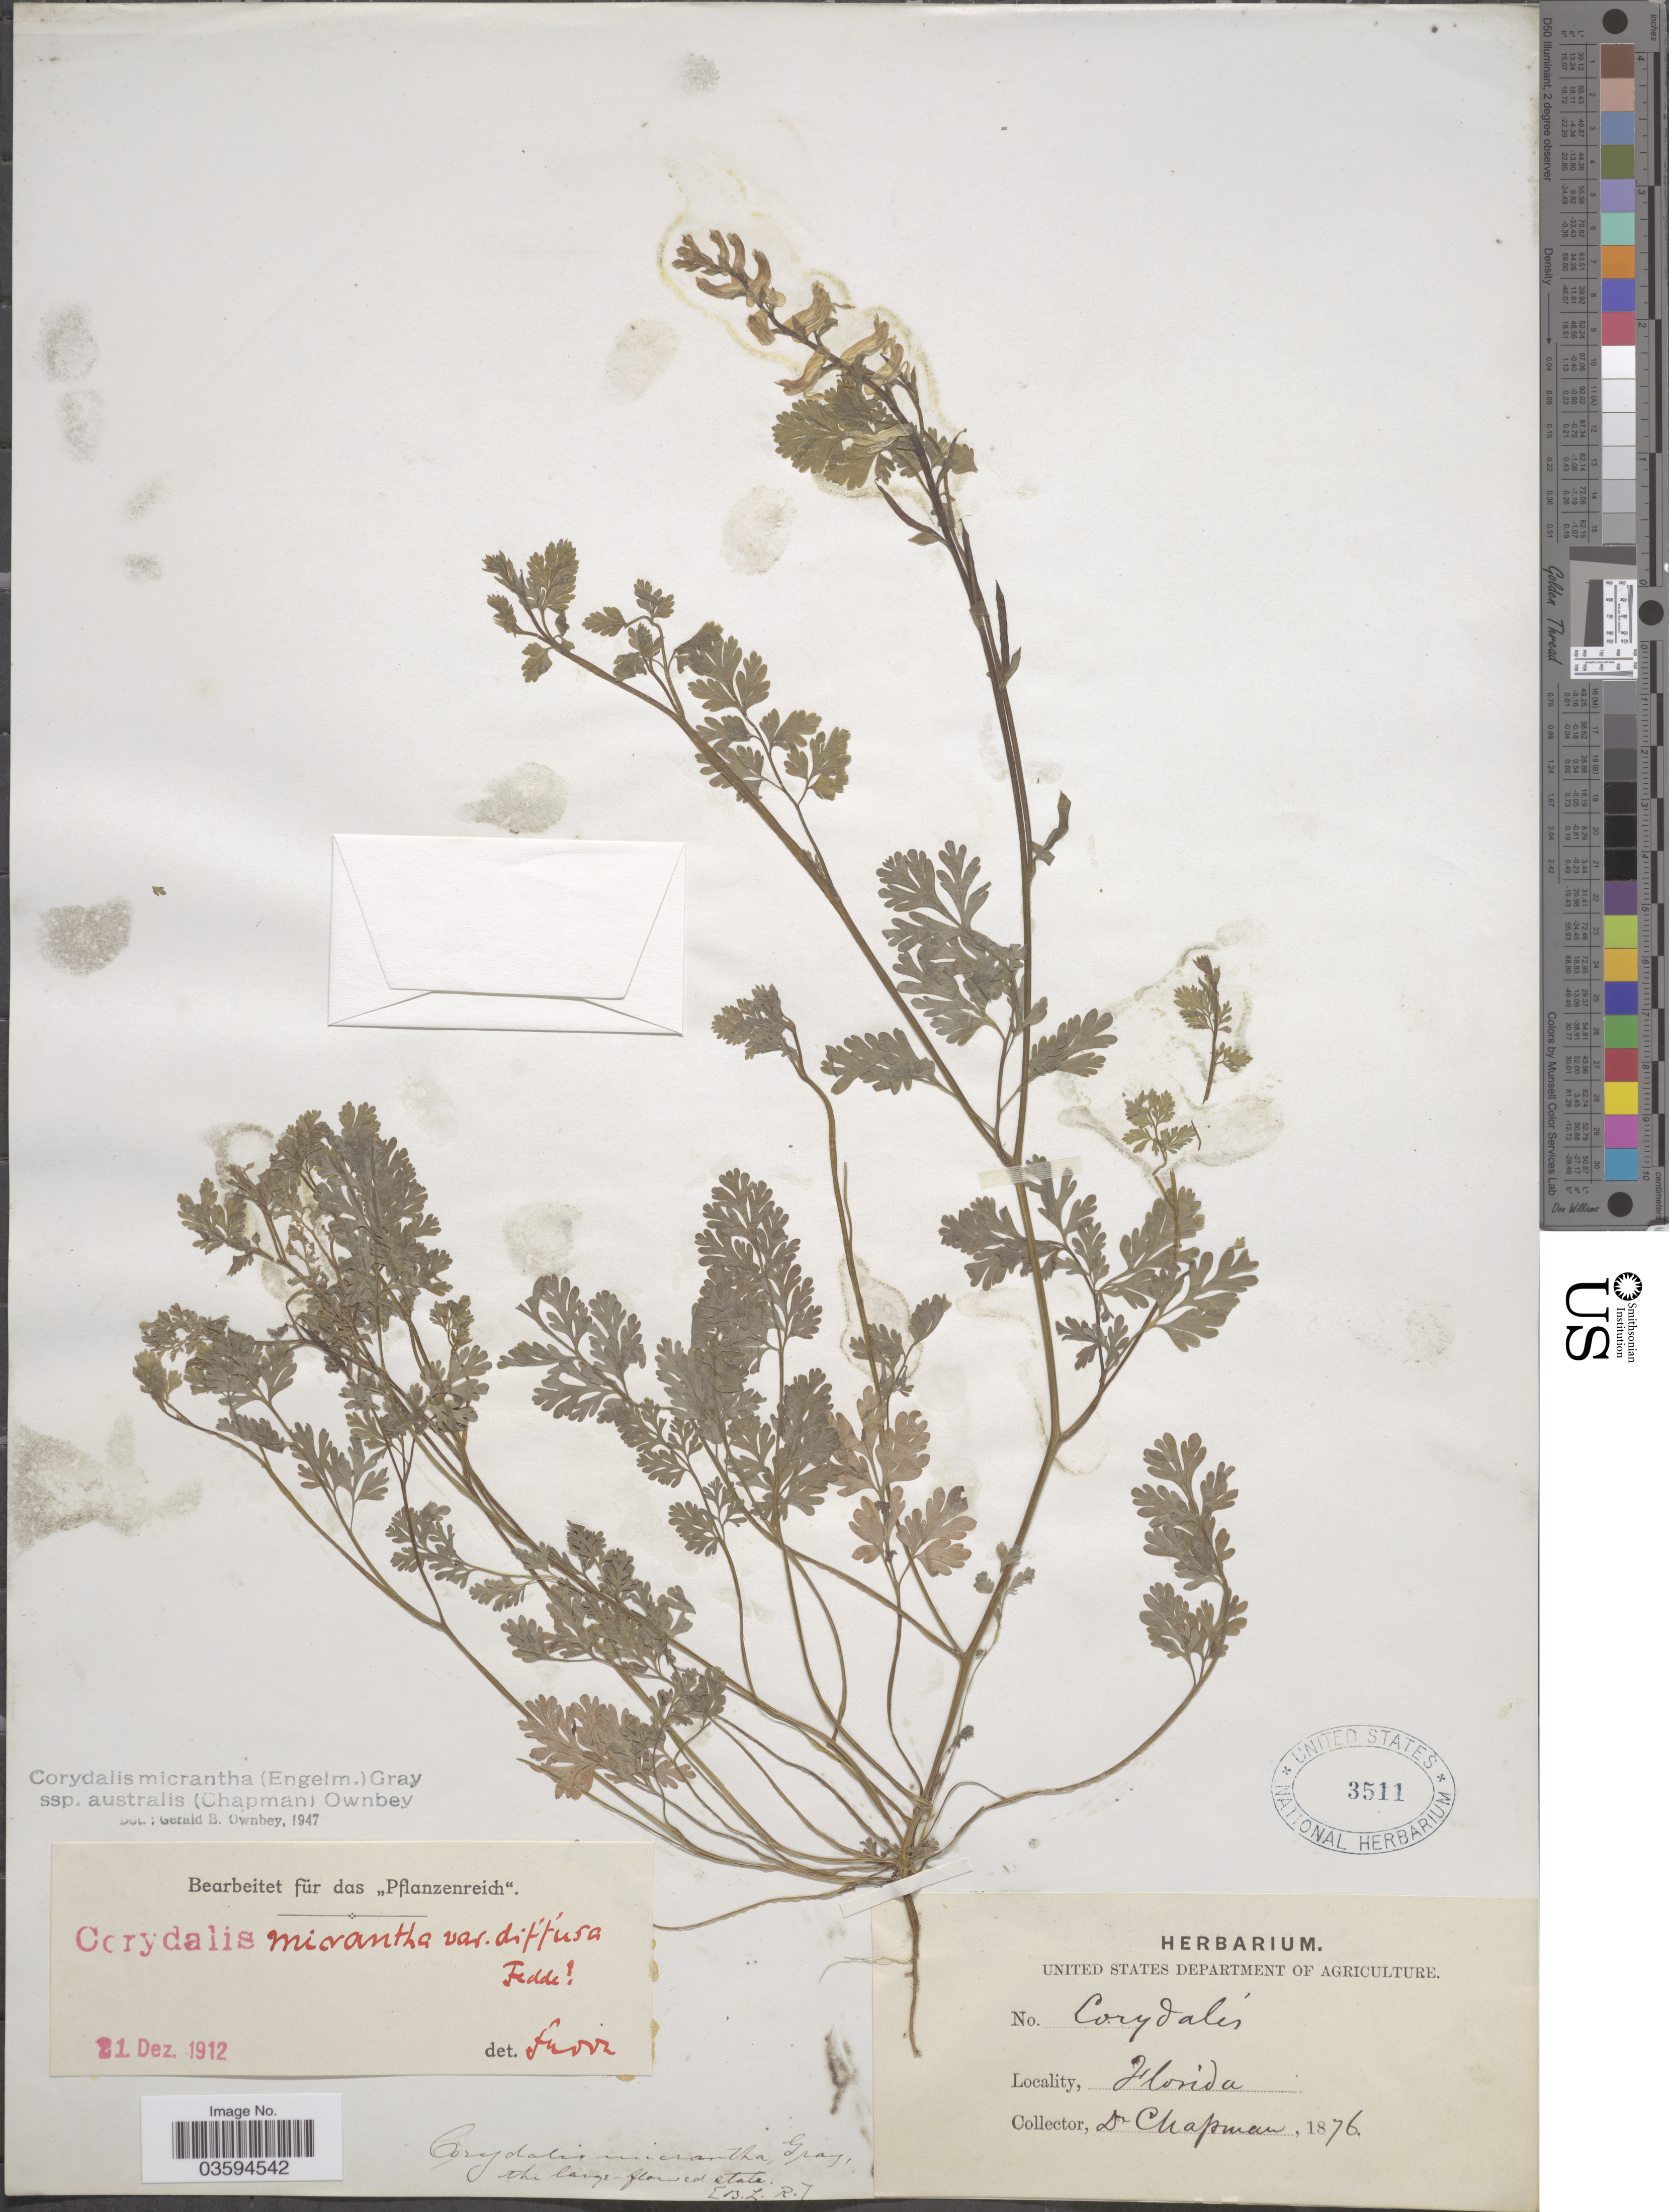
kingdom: Plantae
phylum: Tracheophyta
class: Magnoliopsida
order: Ranunculales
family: Papaveraceae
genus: Corydalis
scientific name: Corydalis micrantha subsp. australis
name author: (Chapm.) G.B. Ownbey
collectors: A. Chapman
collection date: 1876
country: United States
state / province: Florida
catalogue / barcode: US 3511